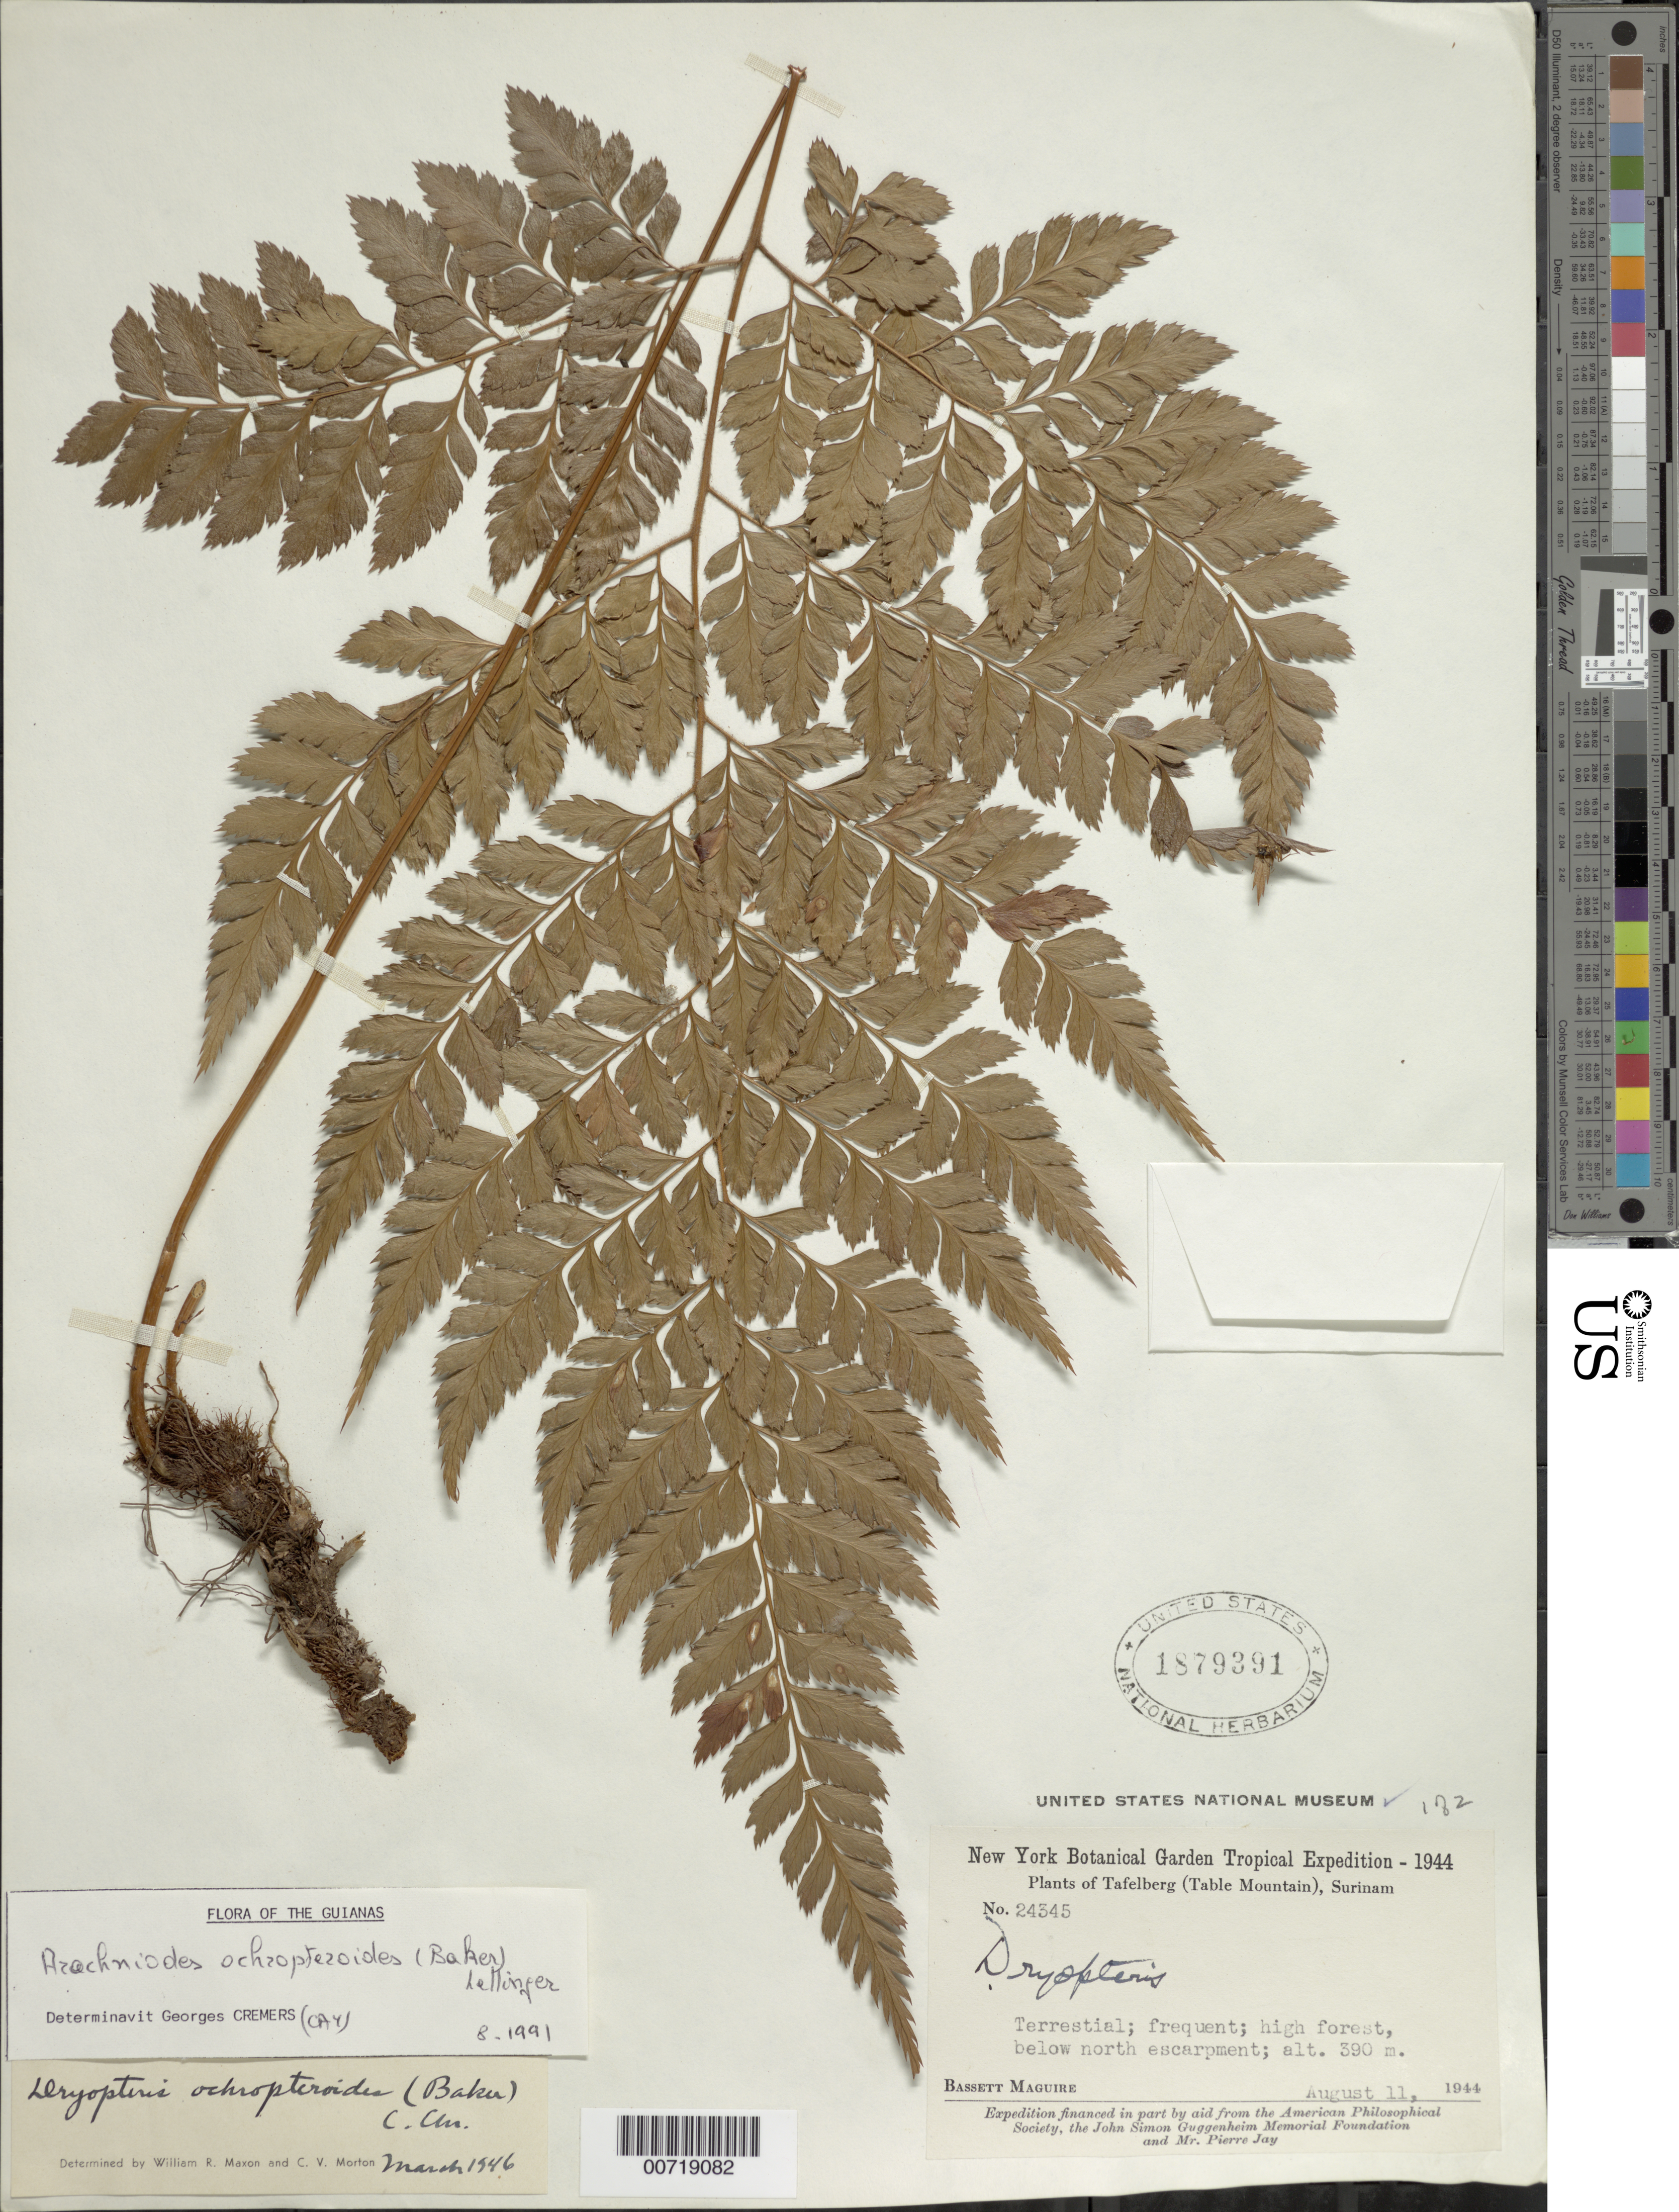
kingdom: Plantae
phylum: Tracheophyta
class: Polypodiopsida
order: Polypodiales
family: Dryopteridaceae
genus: Arachniodes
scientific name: Arachniodes ochropteroides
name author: (Baker) C. Chr.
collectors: B. Maguire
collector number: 24345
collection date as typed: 11-Aug-44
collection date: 1944-08-11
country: Suriname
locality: Tafelberg (Table Mountain), north escarpment, below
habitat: High forest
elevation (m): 390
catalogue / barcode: US 1879391